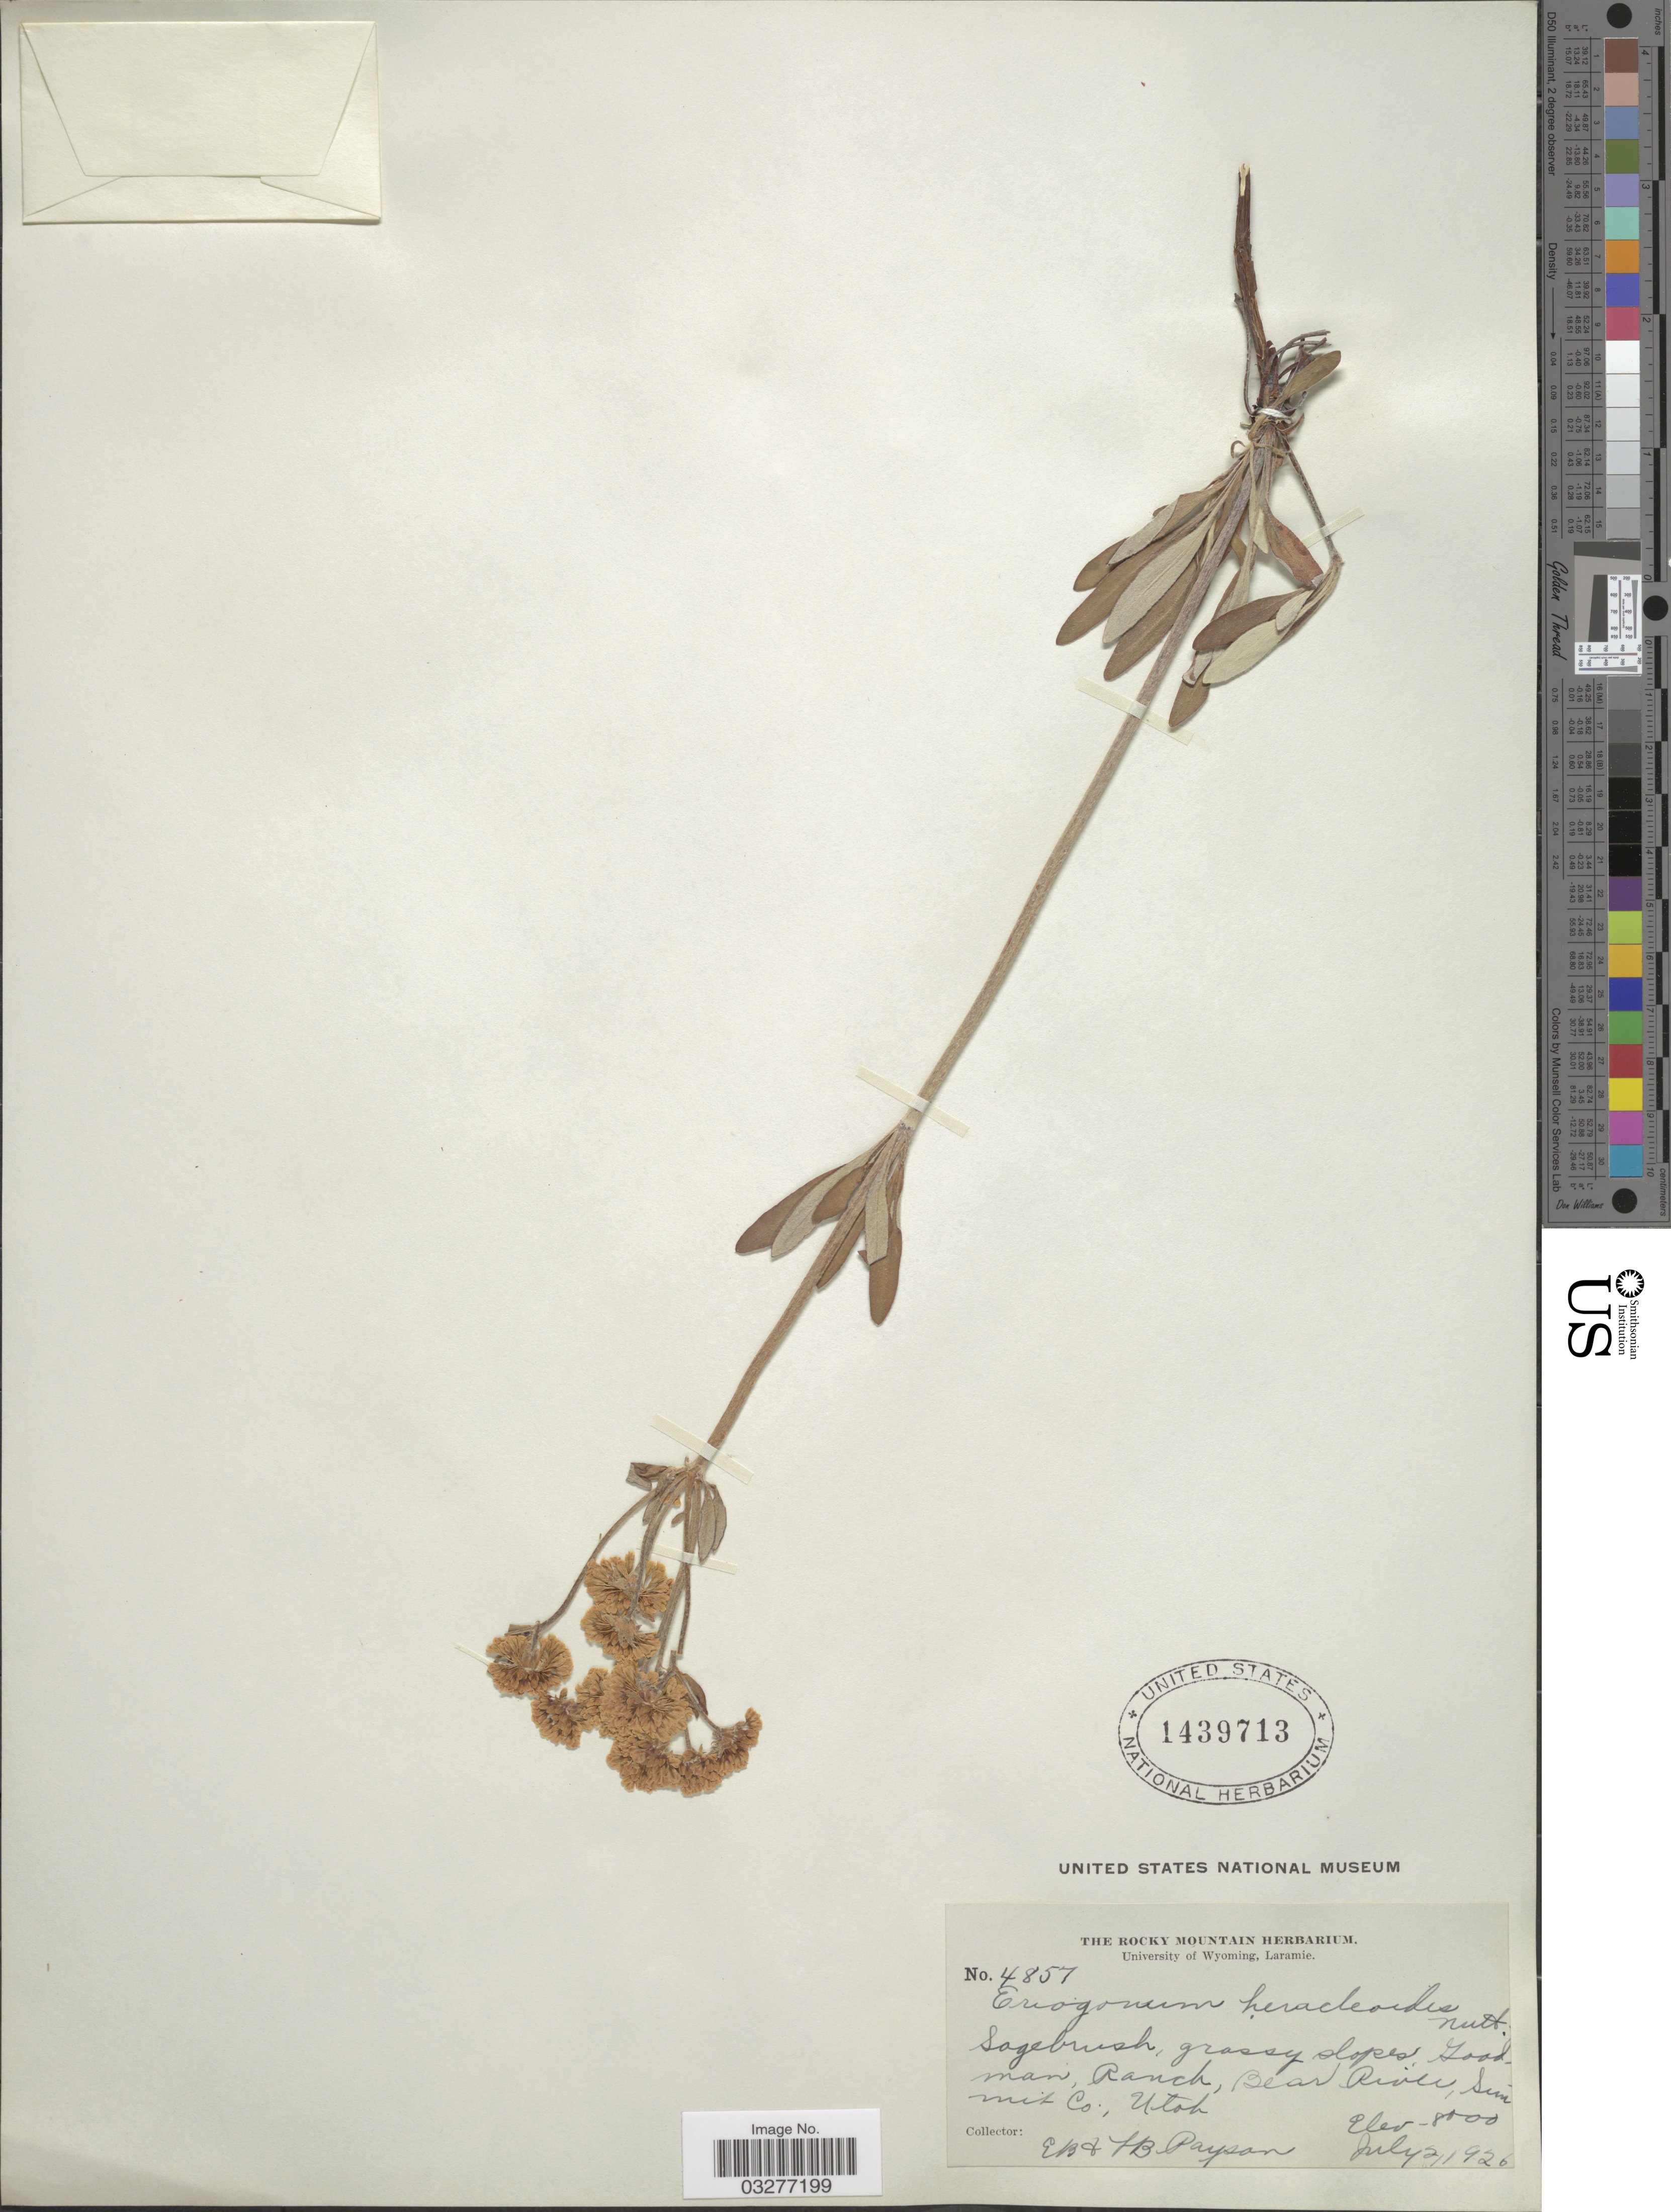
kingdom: Plantae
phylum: Tracheophyta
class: Magnoliopsida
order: Caryophyllales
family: Polygonaceae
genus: Eriogonum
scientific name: Eriogonum heracleoides var. heracleoides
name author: Nutt.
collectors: E. B. Payson & H. Payson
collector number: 4857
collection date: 1926-07-02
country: United States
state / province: Utah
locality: Goodman Ranch, Bear River, Summit Co.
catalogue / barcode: US 1439713